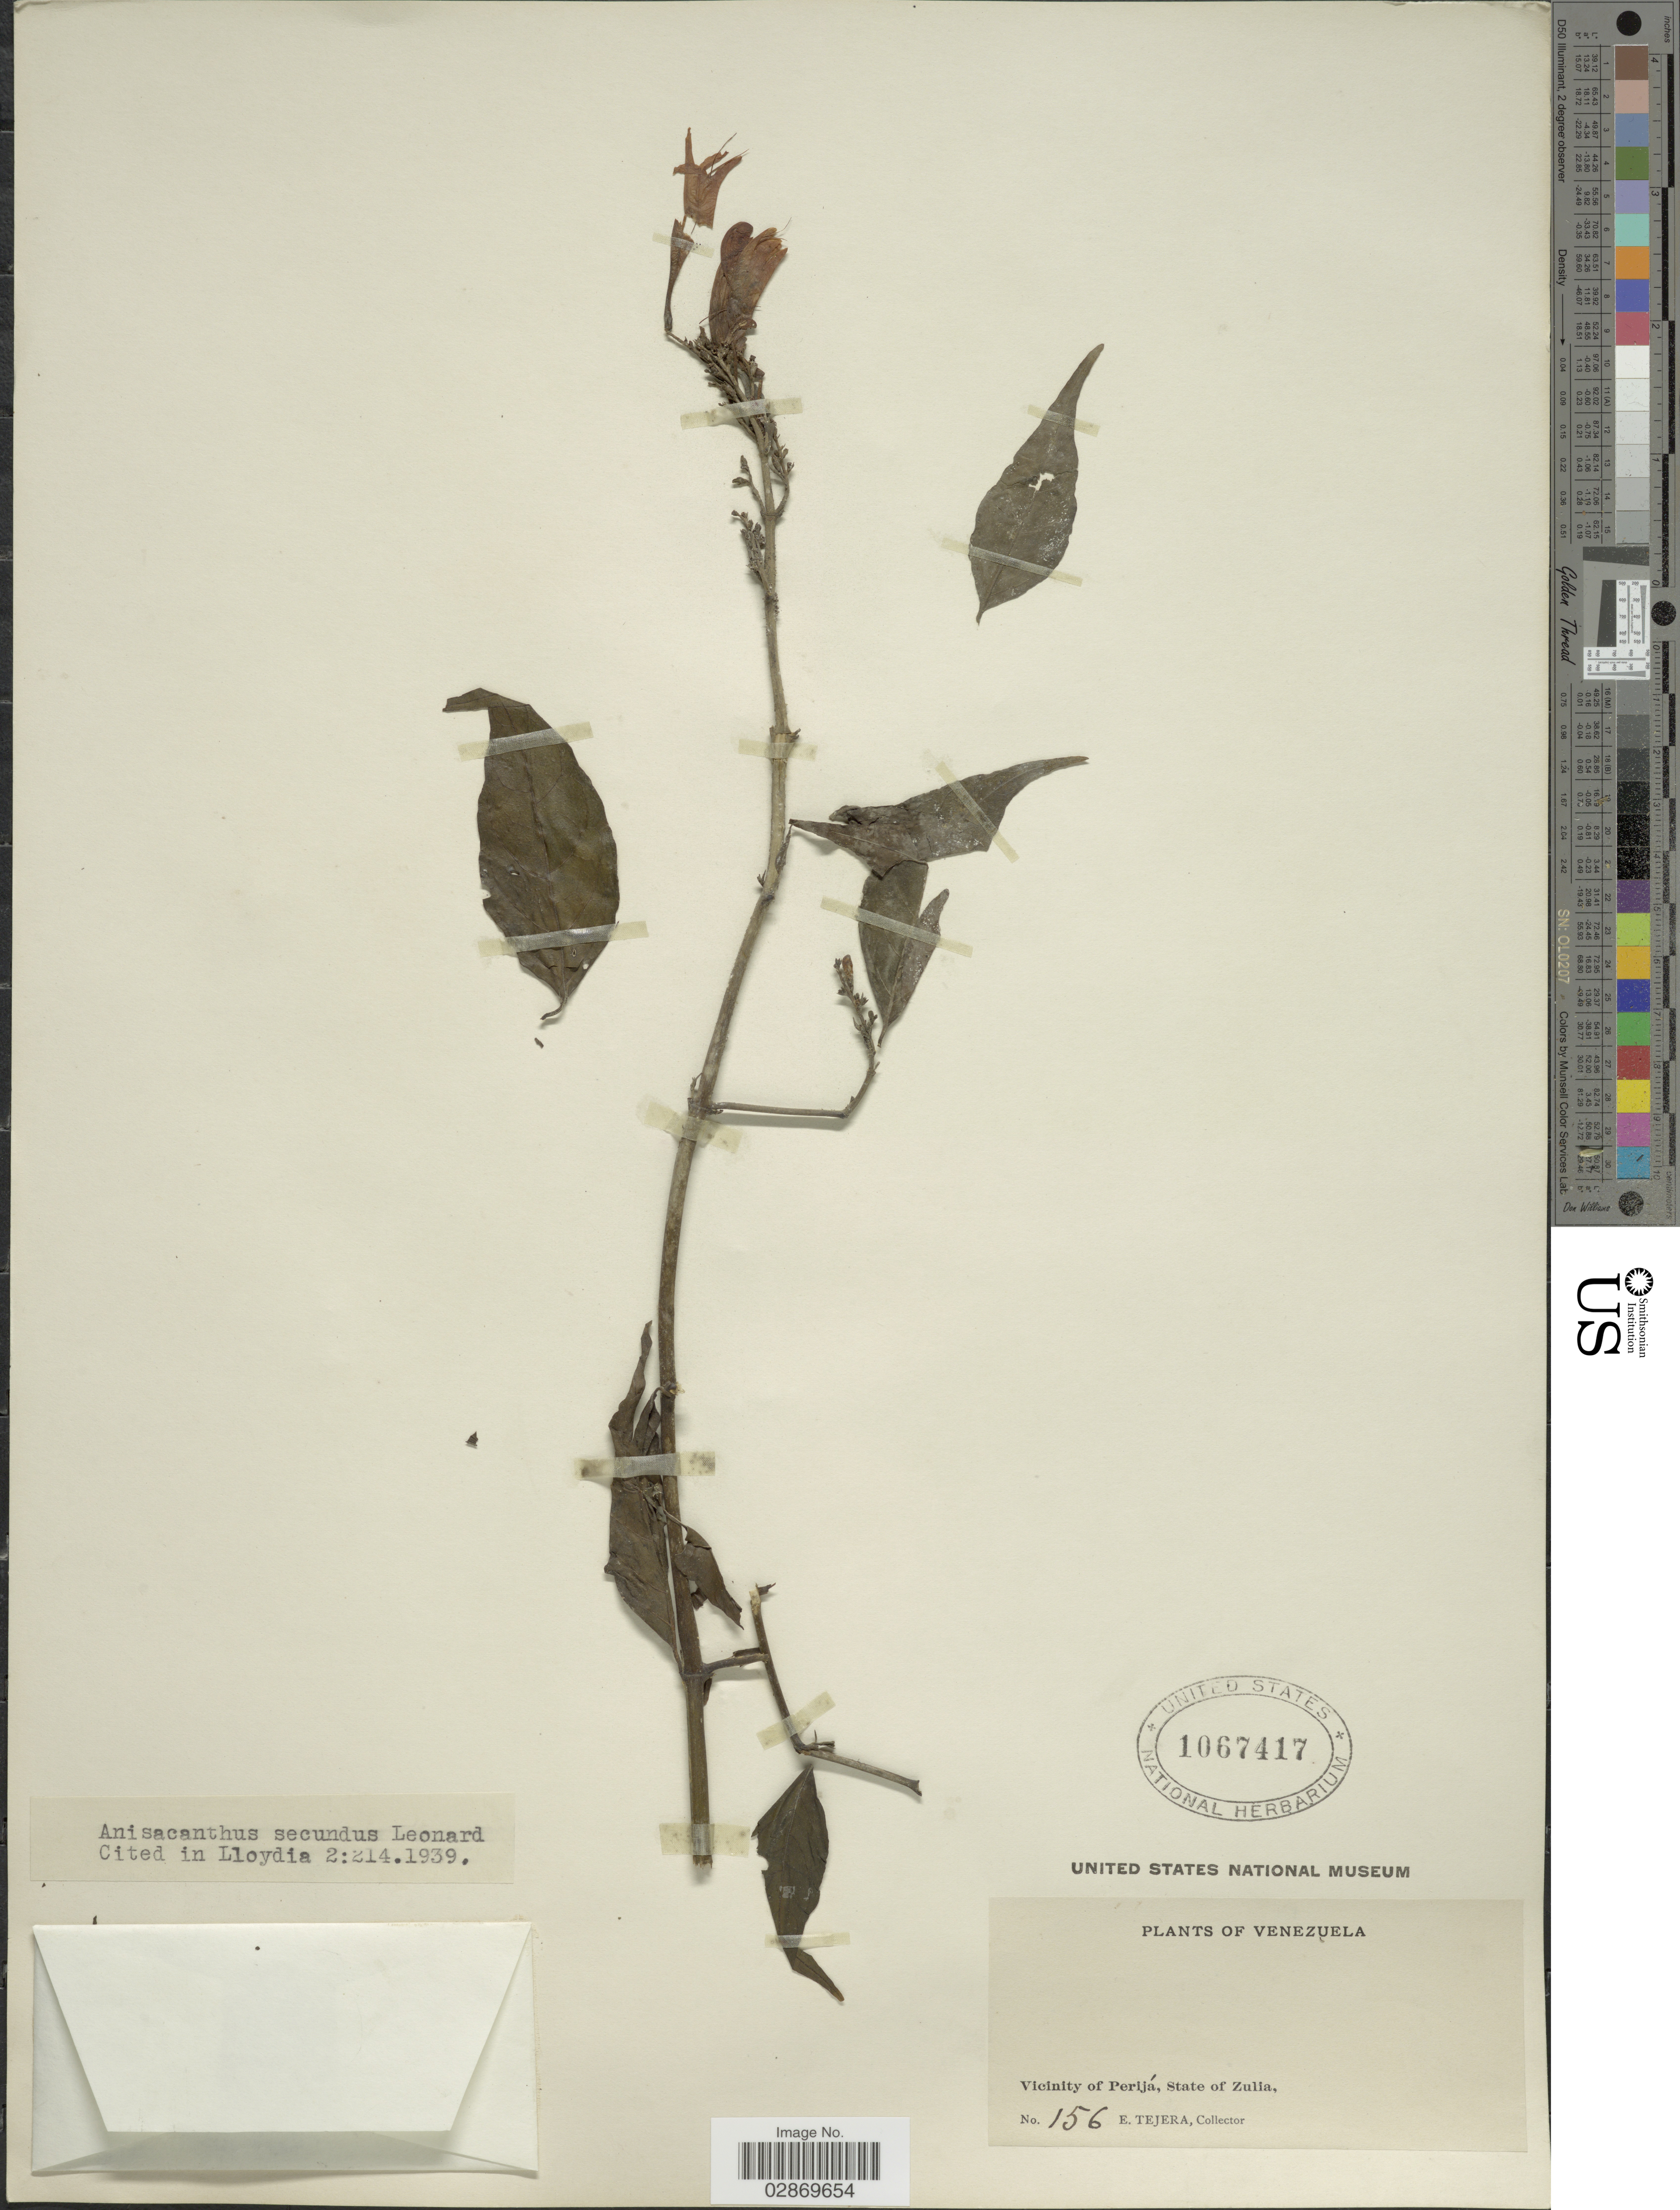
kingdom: Plantae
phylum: Tracheophyta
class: Magnoliopsida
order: Lamiales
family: Acanthaceae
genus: Anisacanthus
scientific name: Anisacanthus secundus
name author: Leonard in A.C. Sm.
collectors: E. Tejera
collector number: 156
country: Venezuela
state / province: Zulia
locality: Vicinity of Perijá.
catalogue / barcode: US 1067417